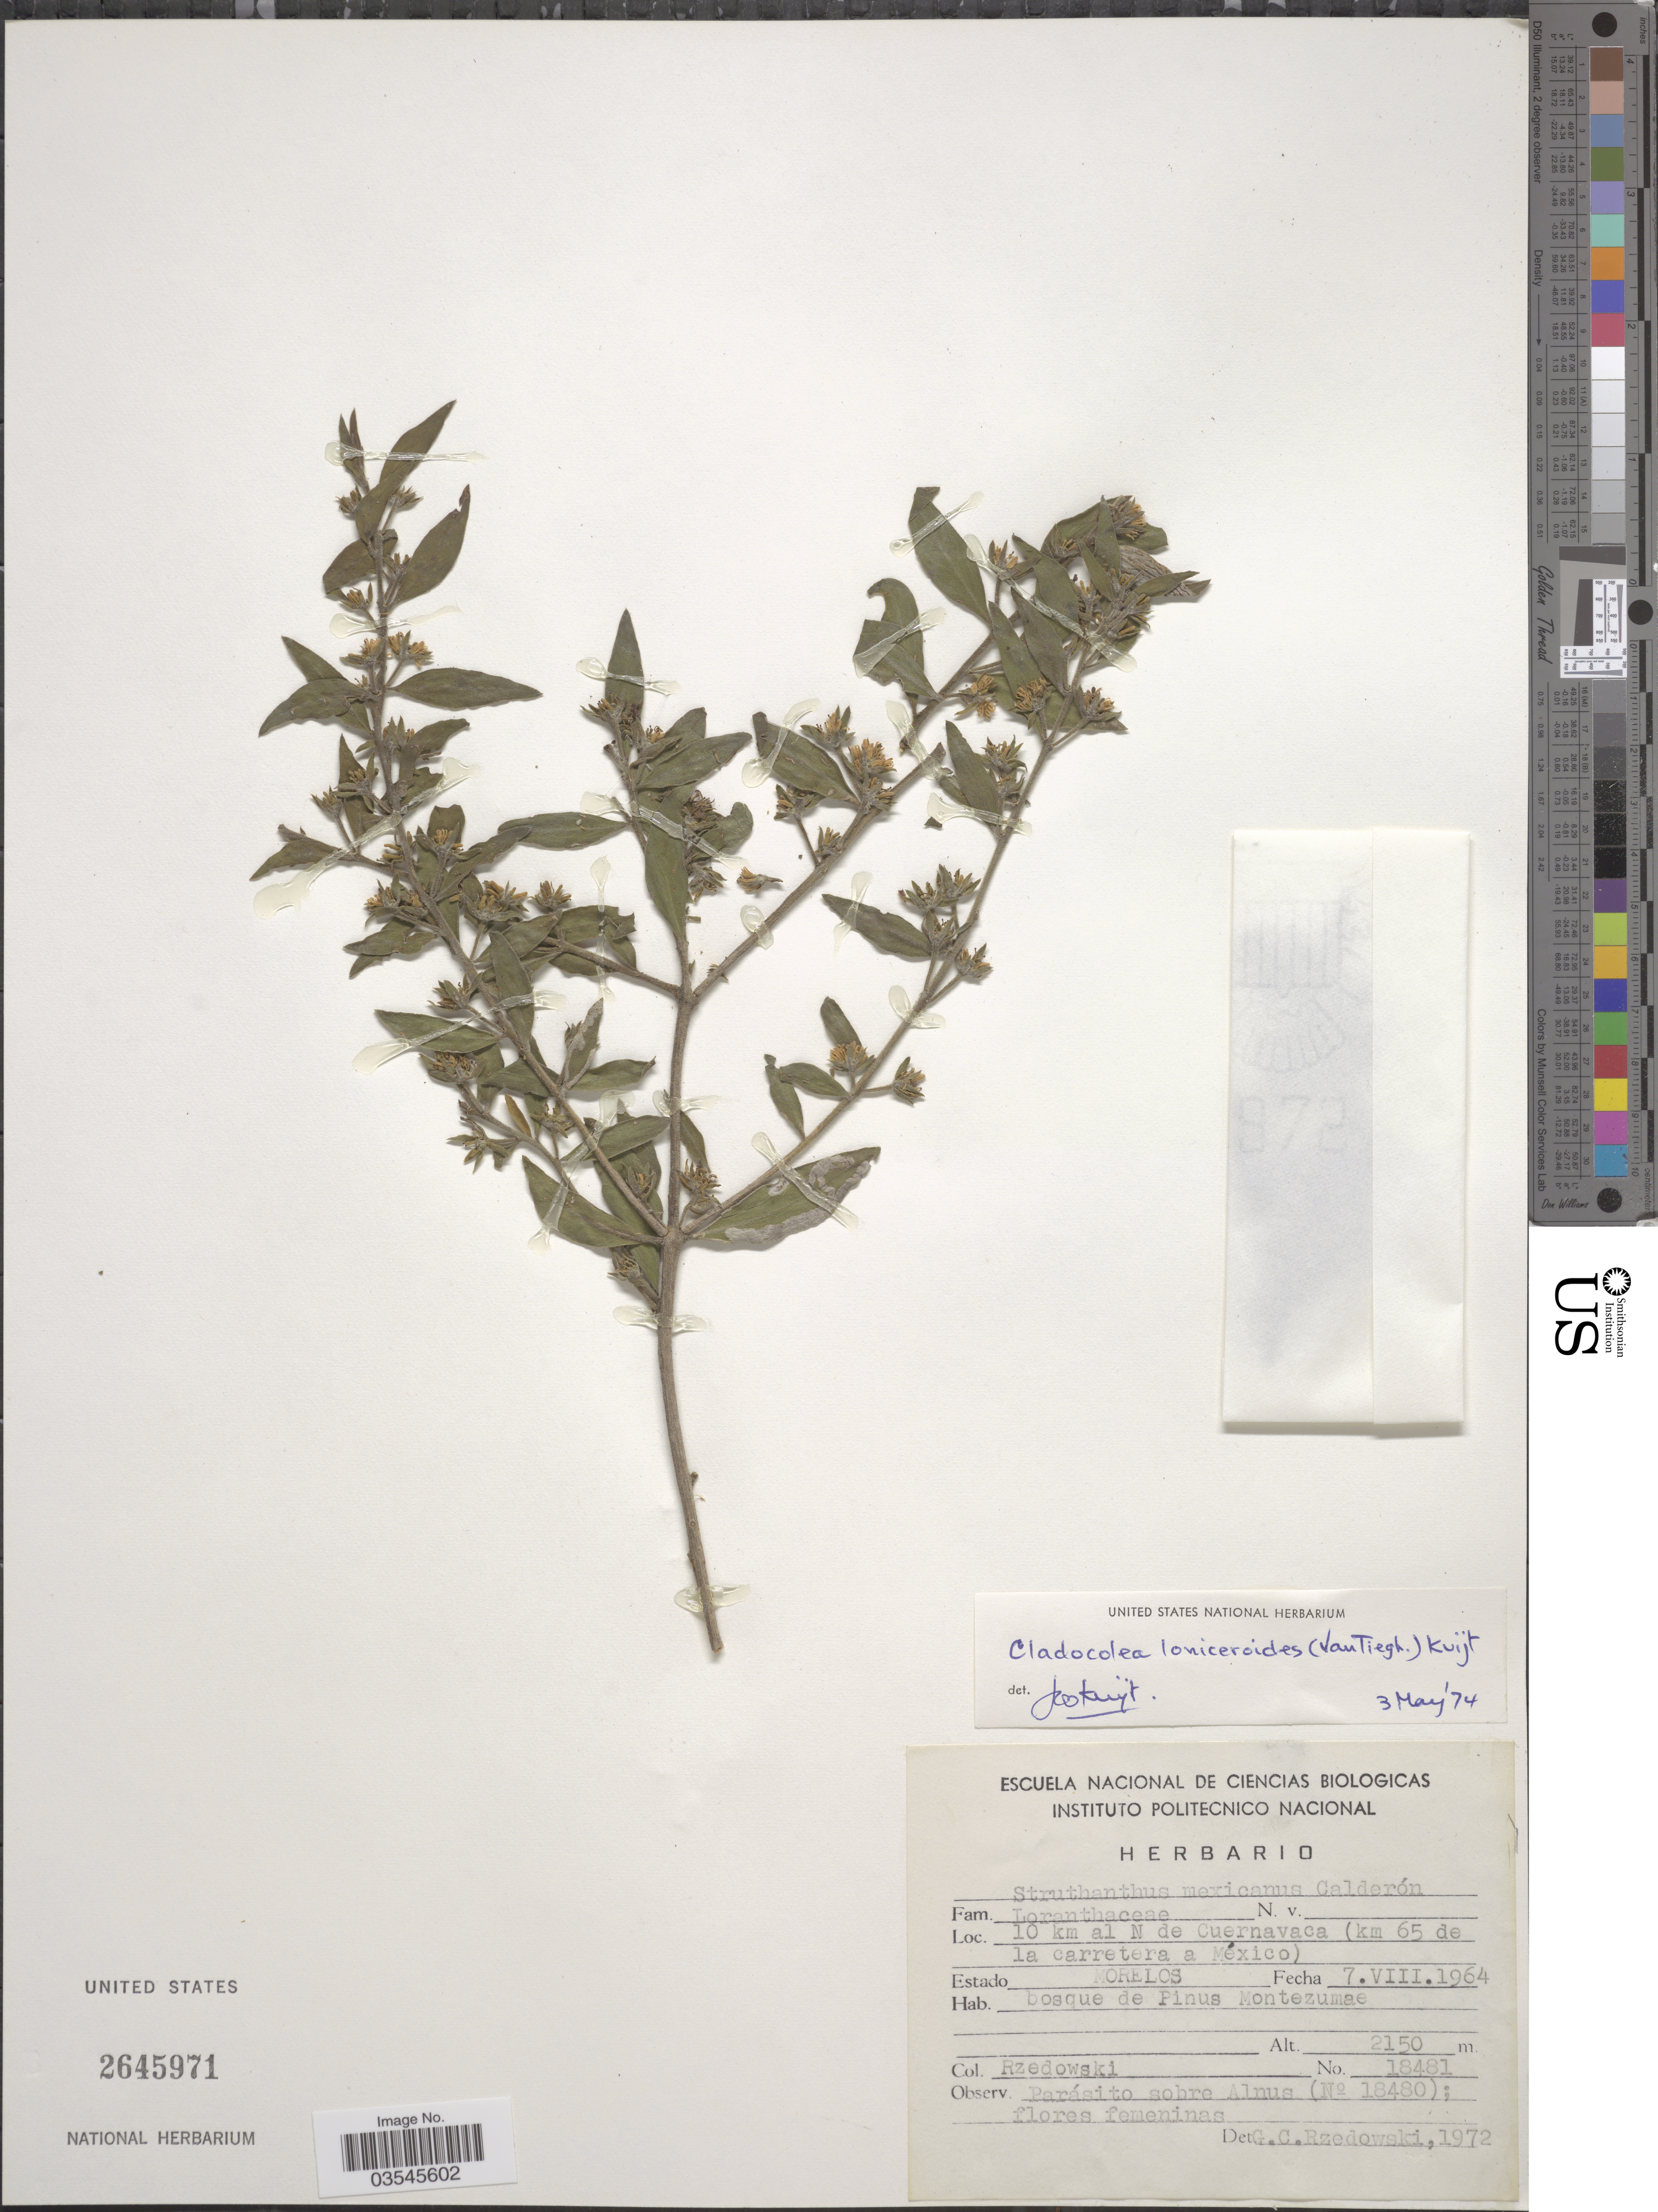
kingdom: Plantae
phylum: Tracheophyta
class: Magnoliopsida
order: Santalales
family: Loranthaceae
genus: Cladocolea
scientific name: Cladocolea loniceroides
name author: (Tiegh.) Kuijt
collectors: Rzedowski, --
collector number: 18481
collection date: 1964-08-07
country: Mexico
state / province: Morelos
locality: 10 km al N de Cuernavaca (km 65 de la carretera a México).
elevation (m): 2150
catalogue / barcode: US 2645971